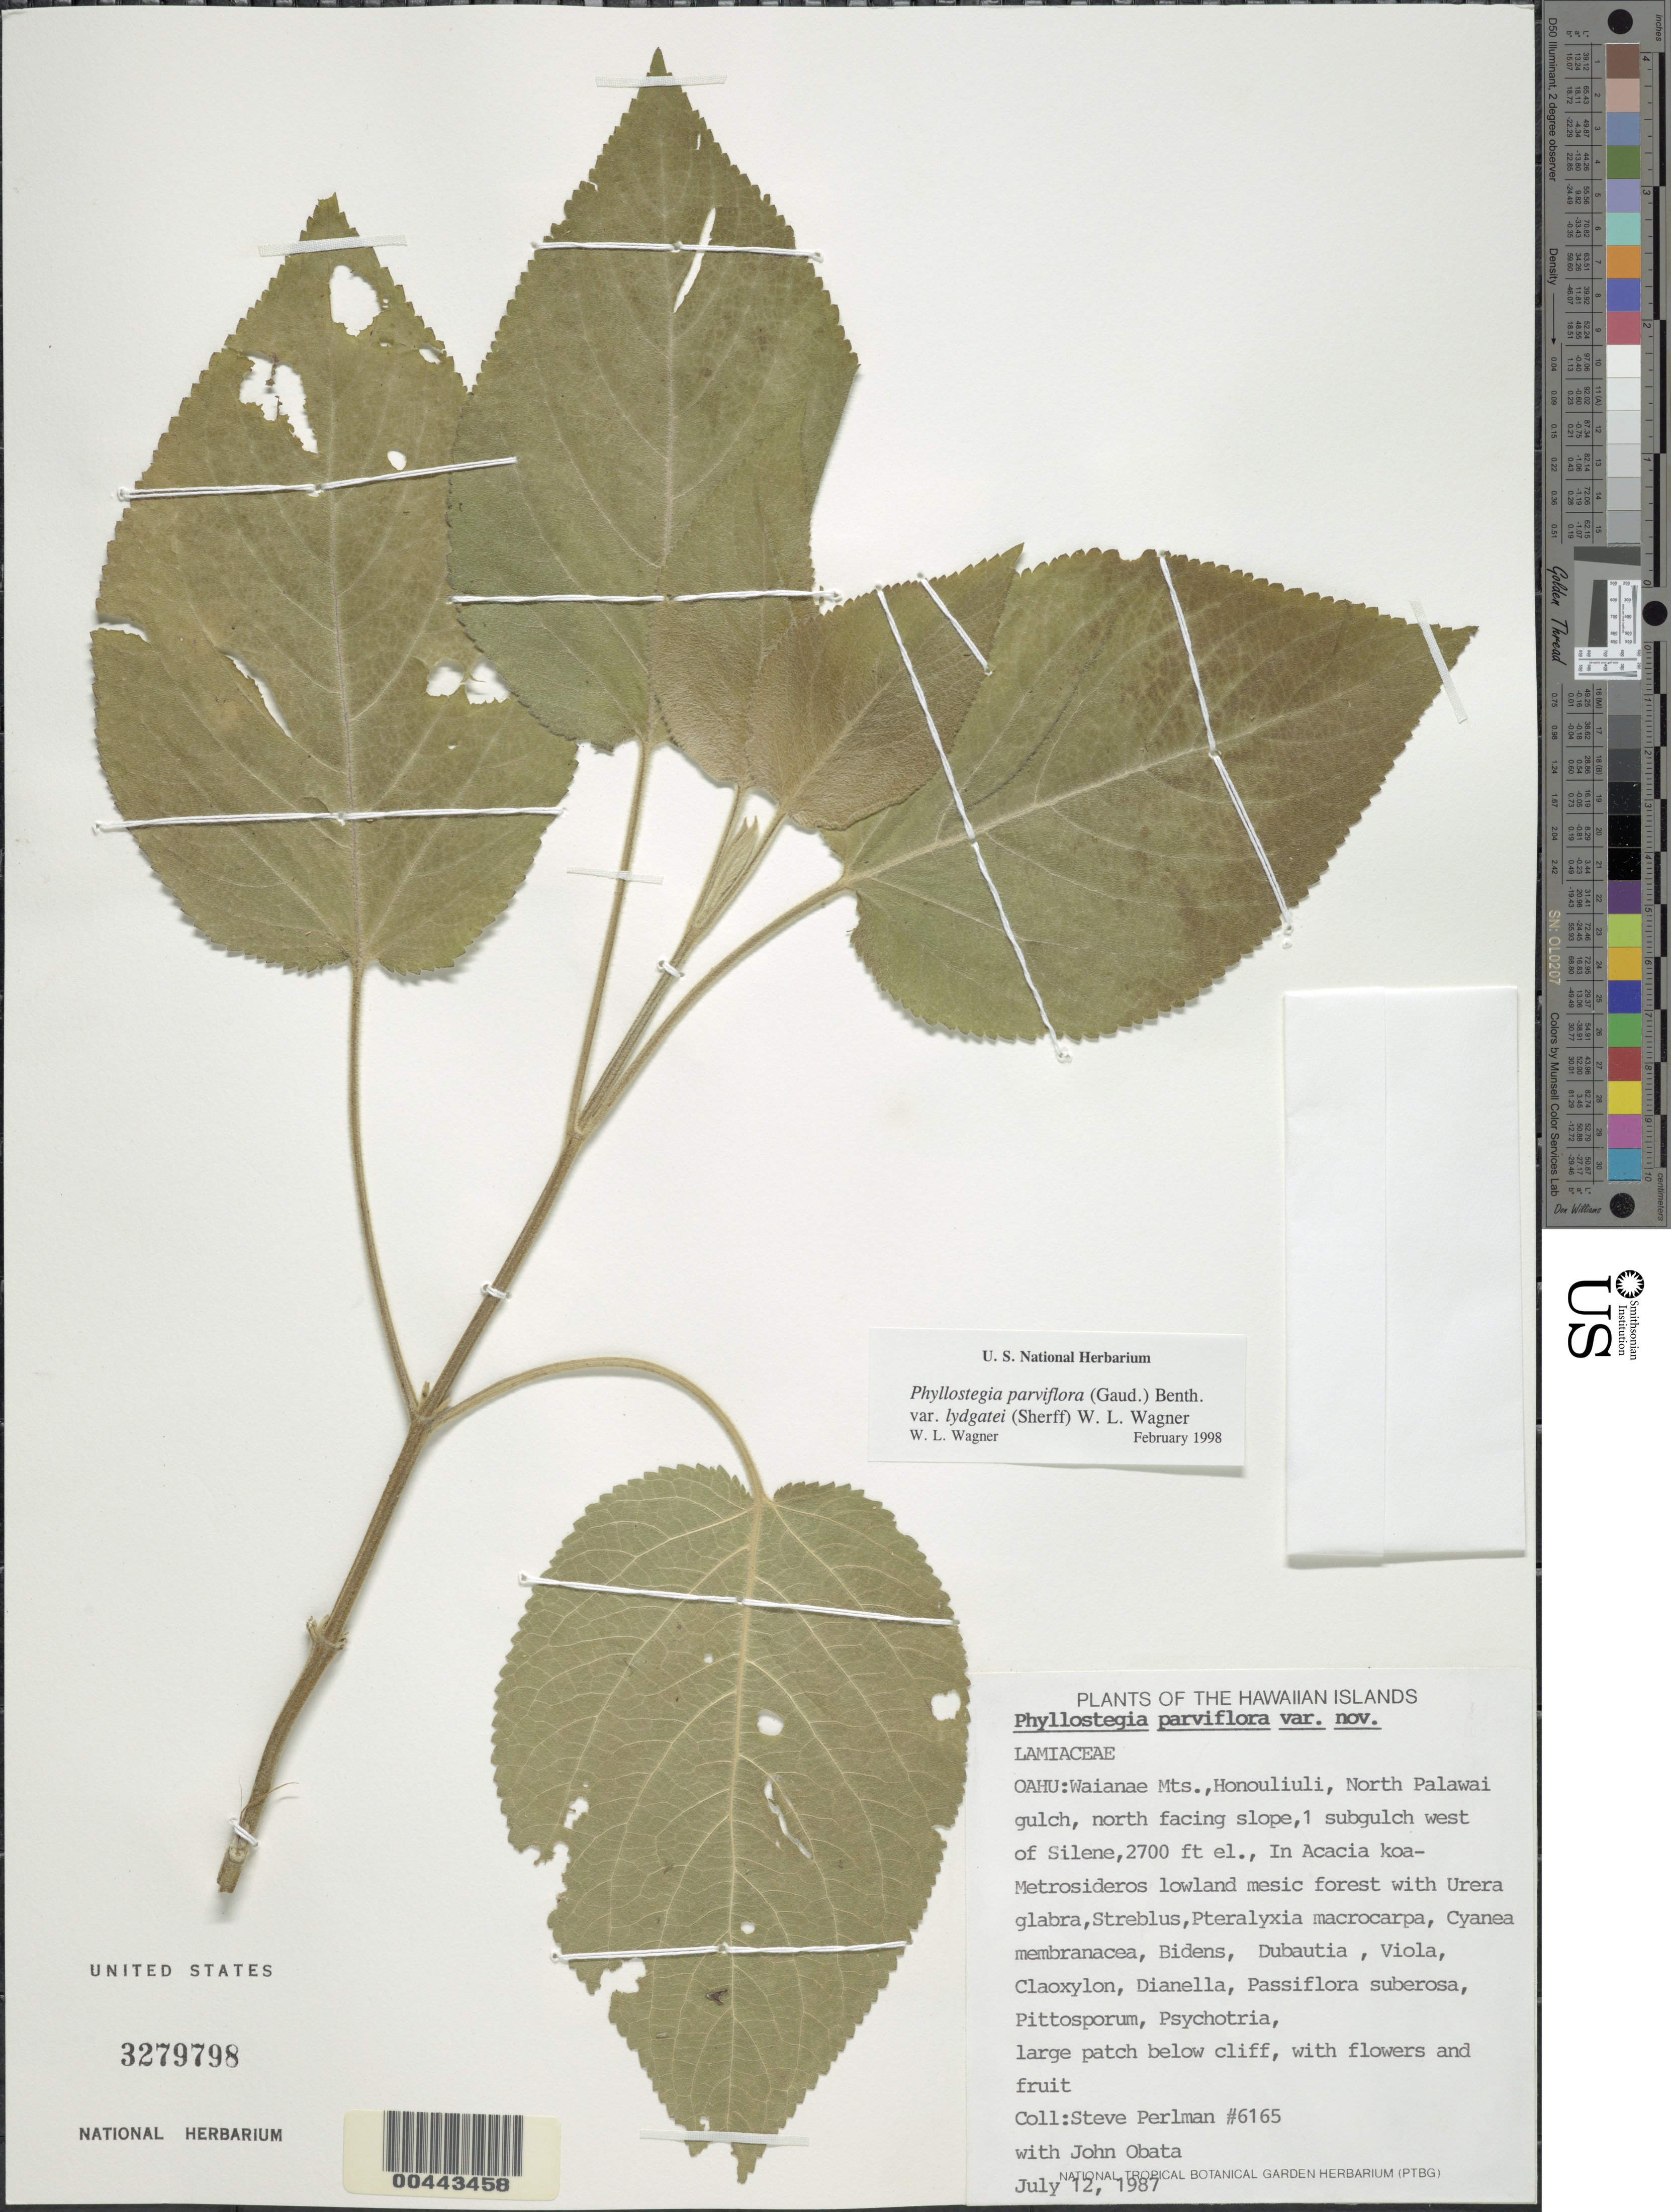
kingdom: Plantae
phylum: Tracheophyta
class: Magnoliopsida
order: Lamiales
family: Lamiaceae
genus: Phyllostegia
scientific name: Phyllostegia parviflora var. lydgatei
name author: (Gaudich.) Benth.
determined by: Wagner, W. L., (BOT), Smithsonian Institution - National Museum of Natural History (UNITED STATES)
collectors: S. P. Perlman & J. Obata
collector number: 6165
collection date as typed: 12 Jul 1987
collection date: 1987-07-12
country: United States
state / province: Hawaii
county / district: Honolulu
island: Oahu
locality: Waianae Mts., Honouliuli, N Palawai gulch, N facing slope, 1 subgulch W of Silene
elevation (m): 823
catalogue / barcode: US 3279798